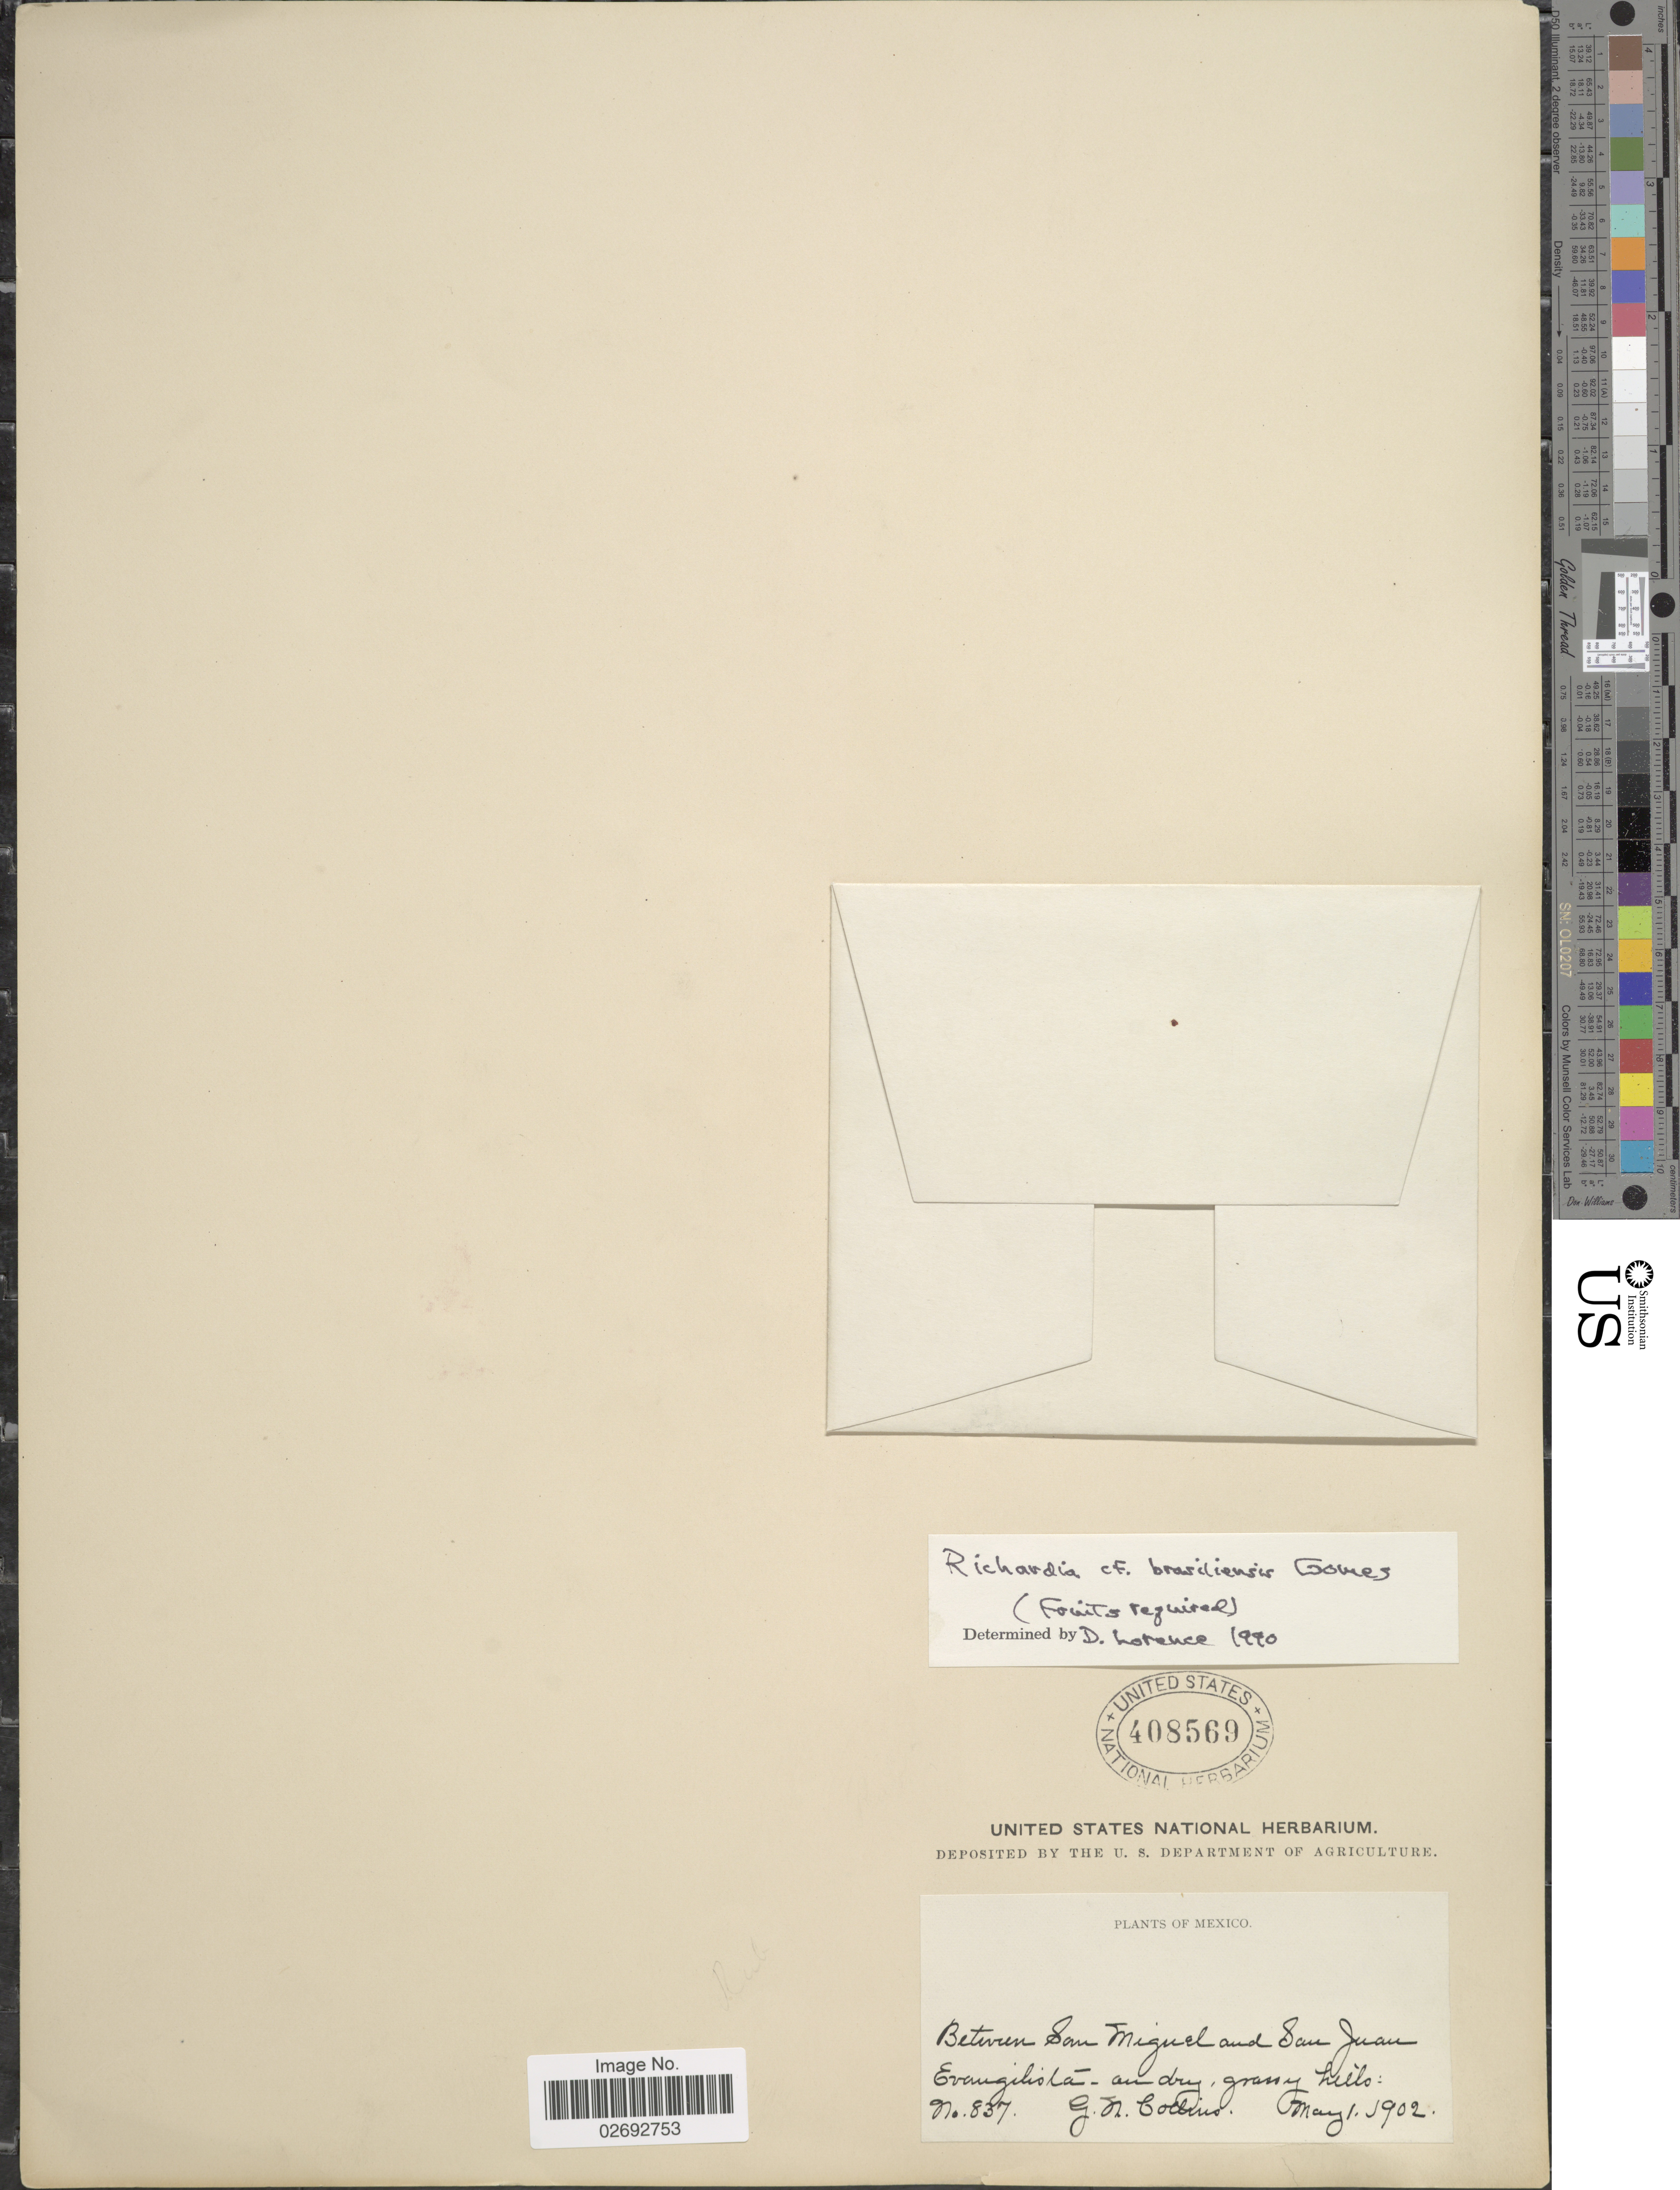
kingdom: Plantae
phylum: Tracheophyta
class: Magnoliopsida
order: Gentianales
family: Rubiaceae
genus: Richardia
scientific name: Richardia brasiliensis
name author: Gomes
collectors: G. Collins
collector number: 837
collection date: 1902-05-01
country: Mexico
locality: Between San Miguel and San Juan, Evangilsta and dry, grassy hills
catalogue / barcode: US 408569